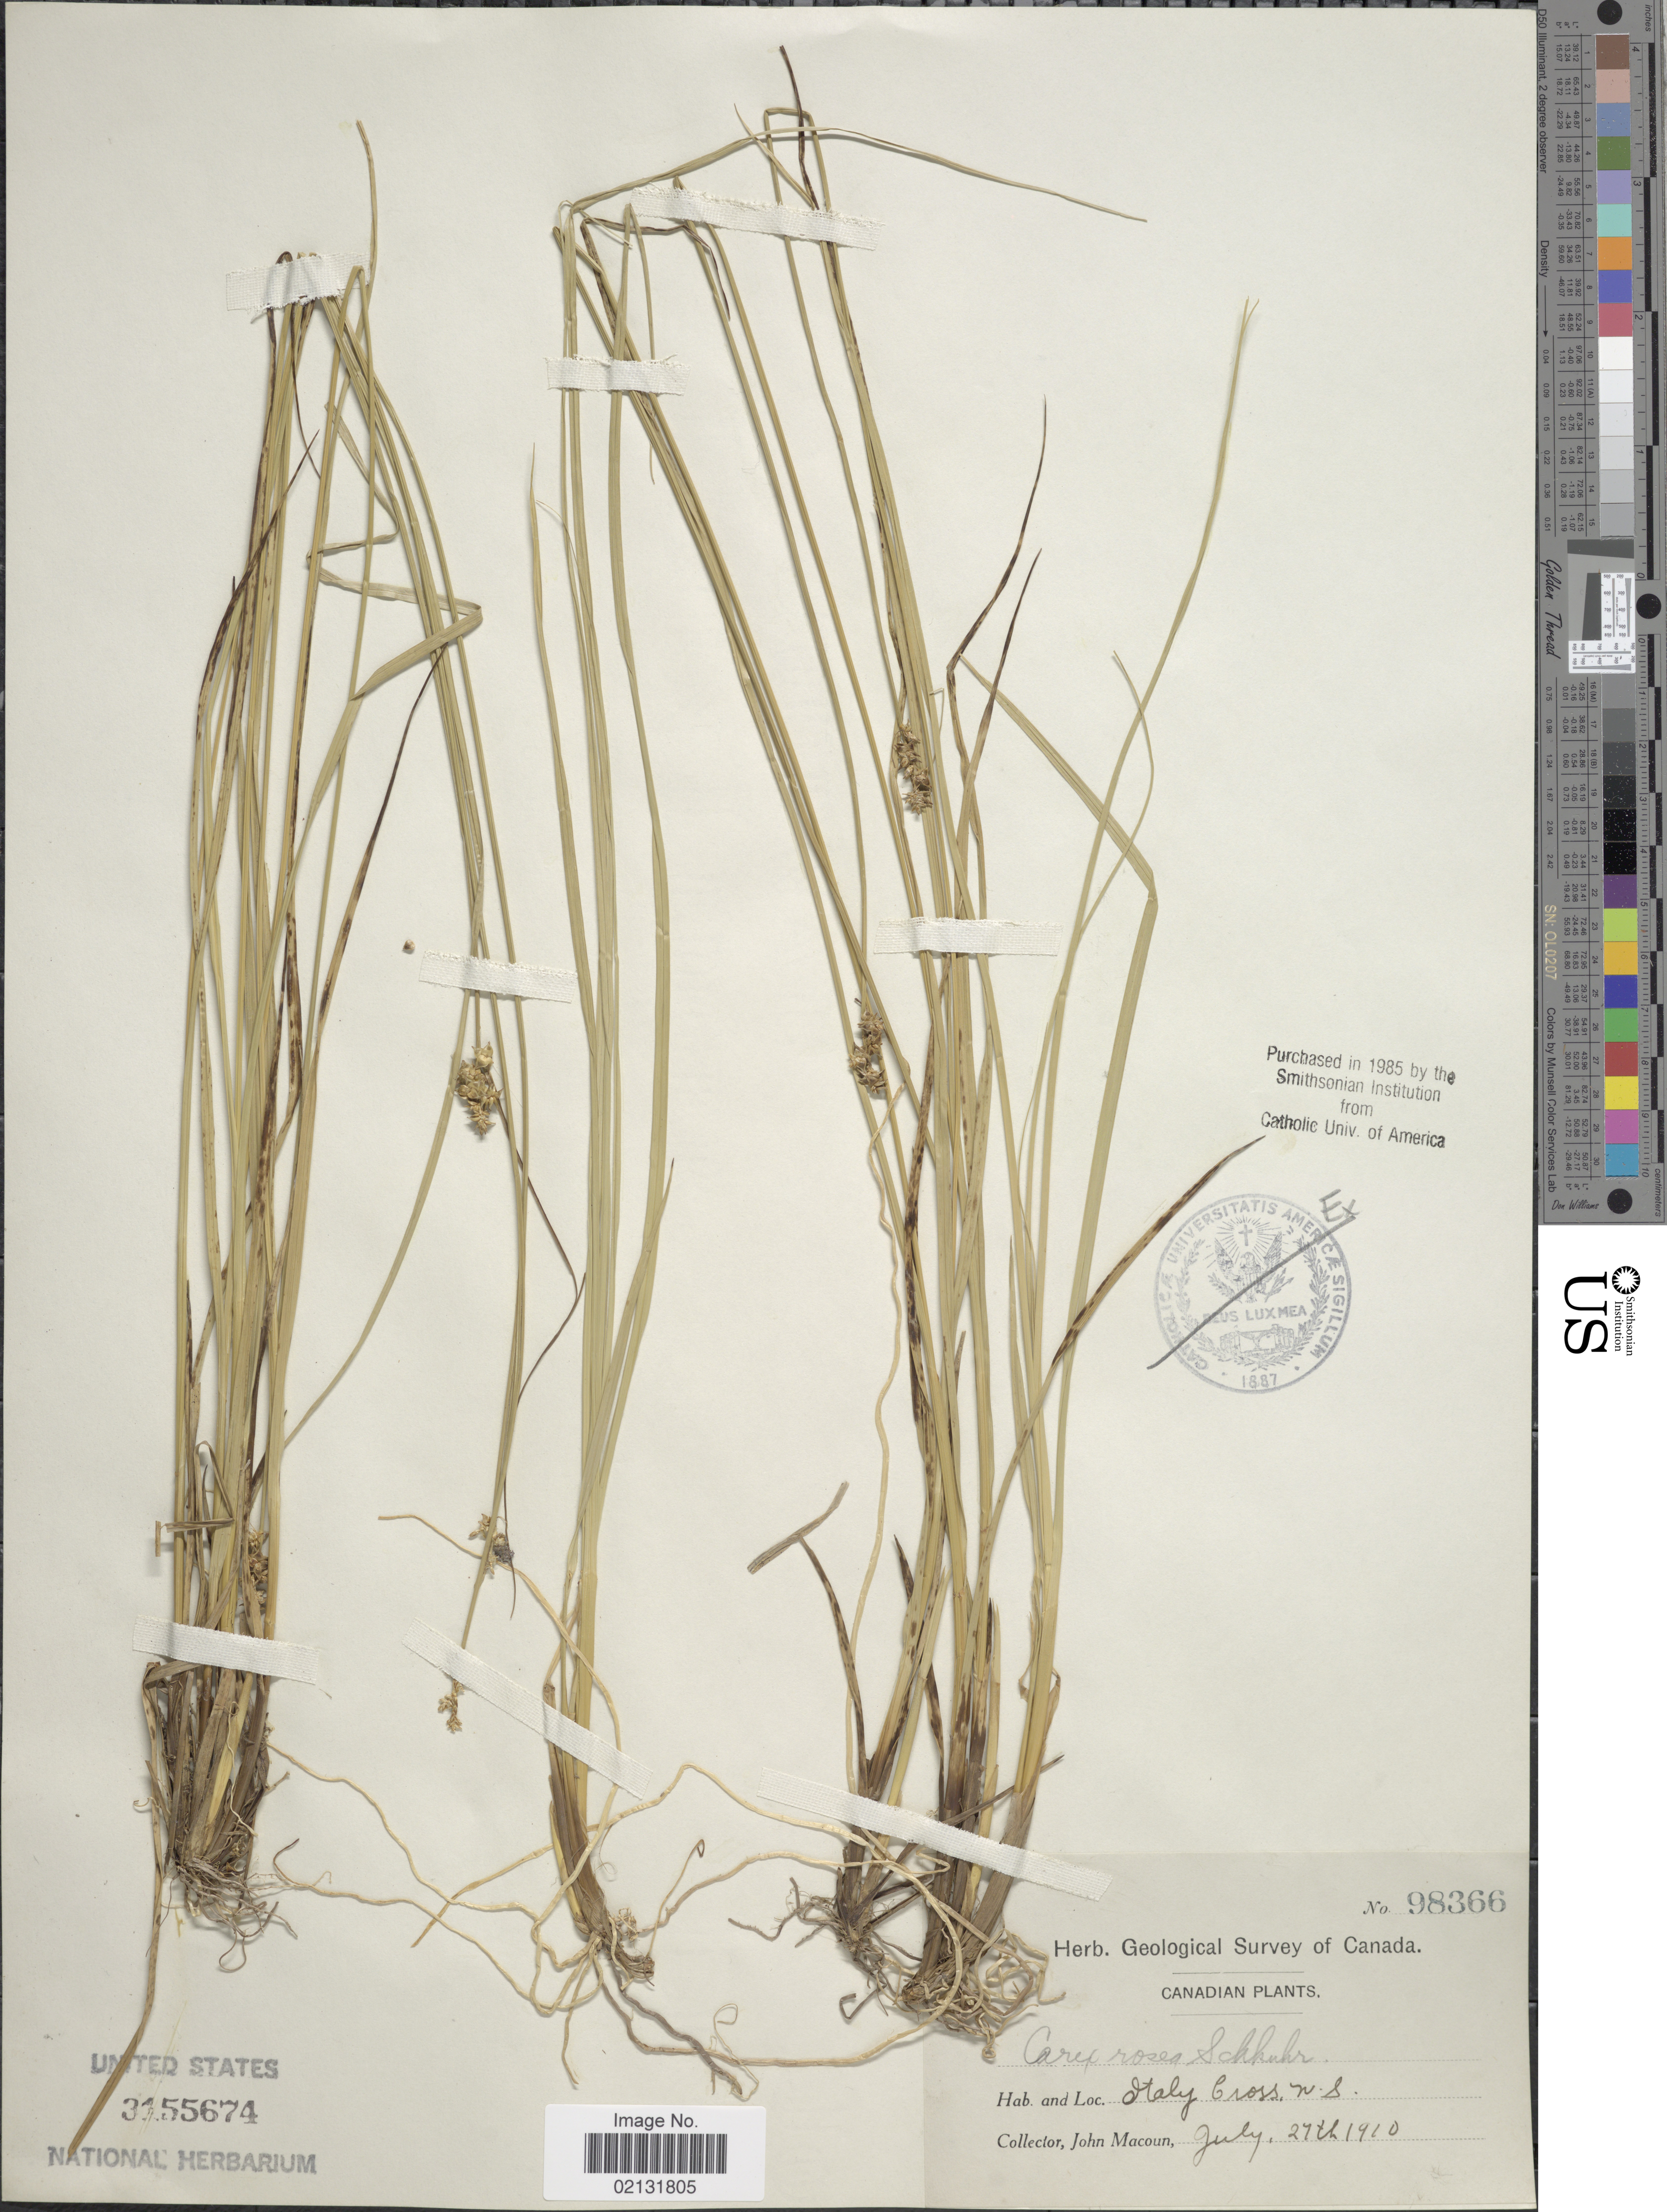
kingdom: Plantae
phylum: Tracheophyta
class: Liliopsida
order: Poales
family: Cyperaceae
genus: Carex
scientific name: Carex rosea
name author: Willd.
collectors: J. Macoun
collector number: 98366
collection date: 1910-07-27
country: Canada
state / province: Nova Scotia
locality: Italy Cross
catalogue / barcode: US 3455674